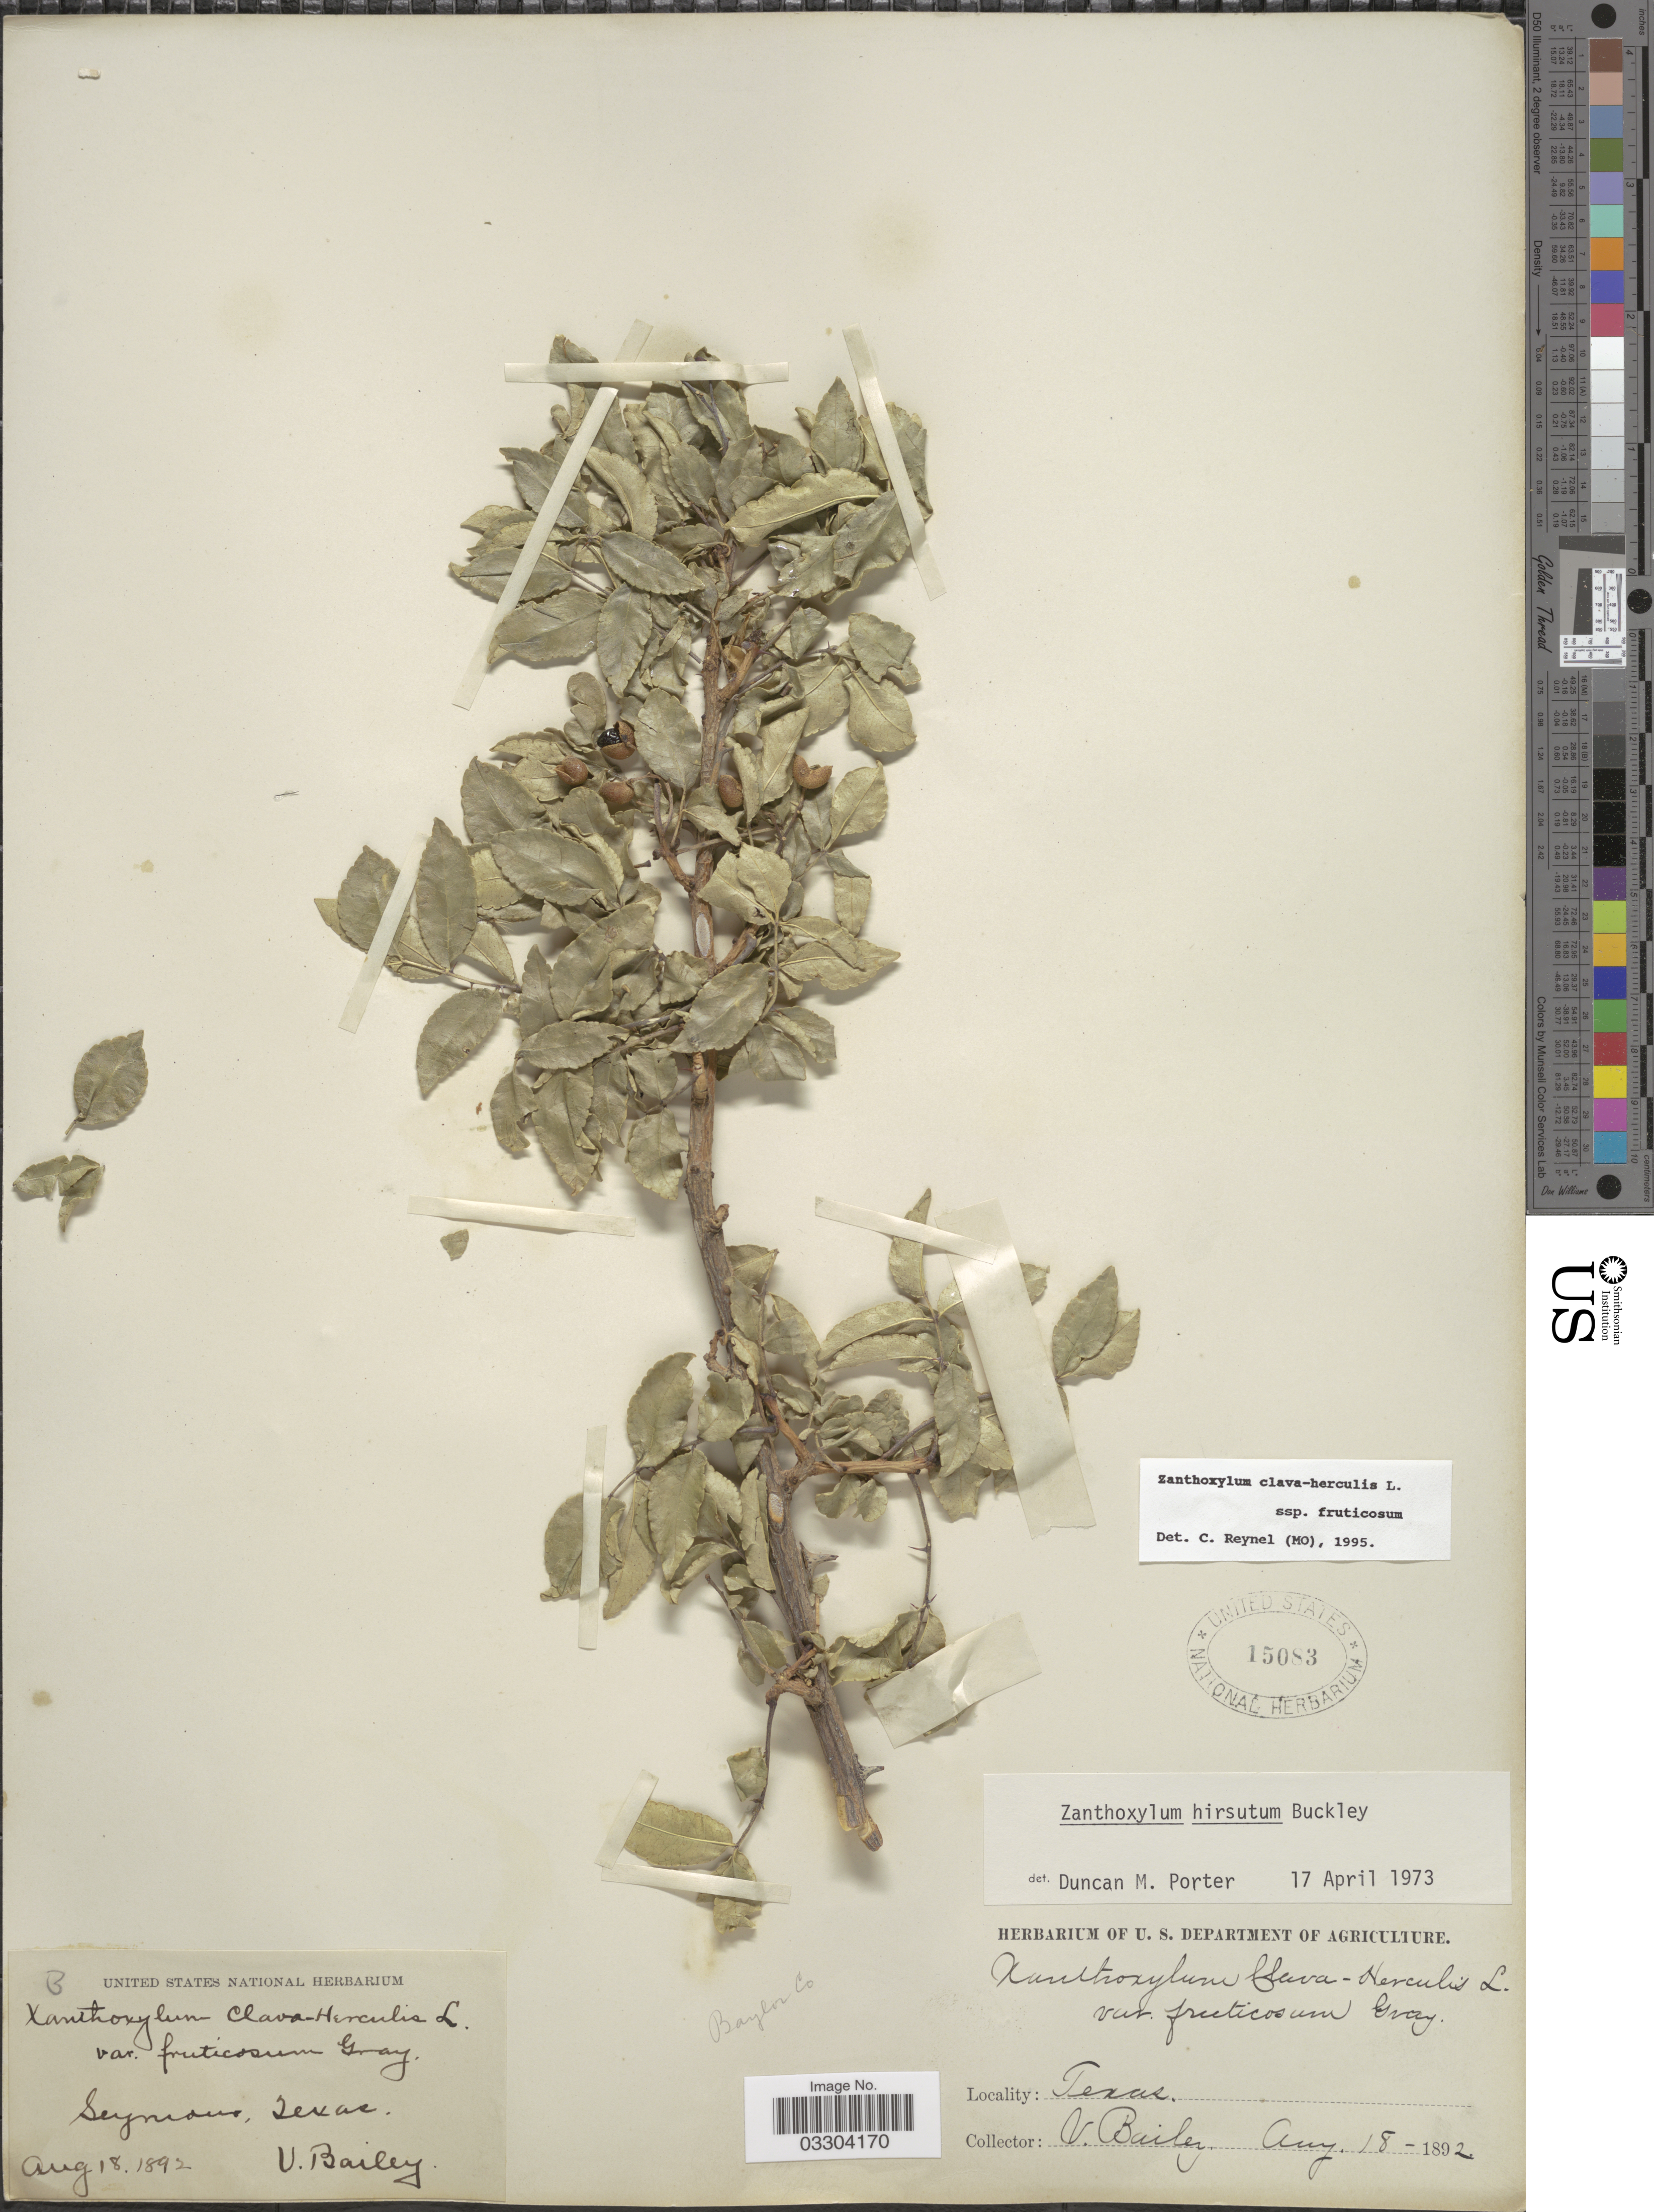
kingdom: Plantae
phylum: Tracheophyta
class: Magnoliopsida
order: Sapindales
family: Rutaceae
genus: Zanthoxylum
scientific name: Zanthoxylum clava-herculis subsp. fruticosum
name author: (A. Gray) Reynel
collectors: V. Bailey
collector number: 3?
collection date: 1892-08-18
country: United States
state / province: Texas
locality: Seymour. Baylor Co.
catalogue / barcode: US 15083